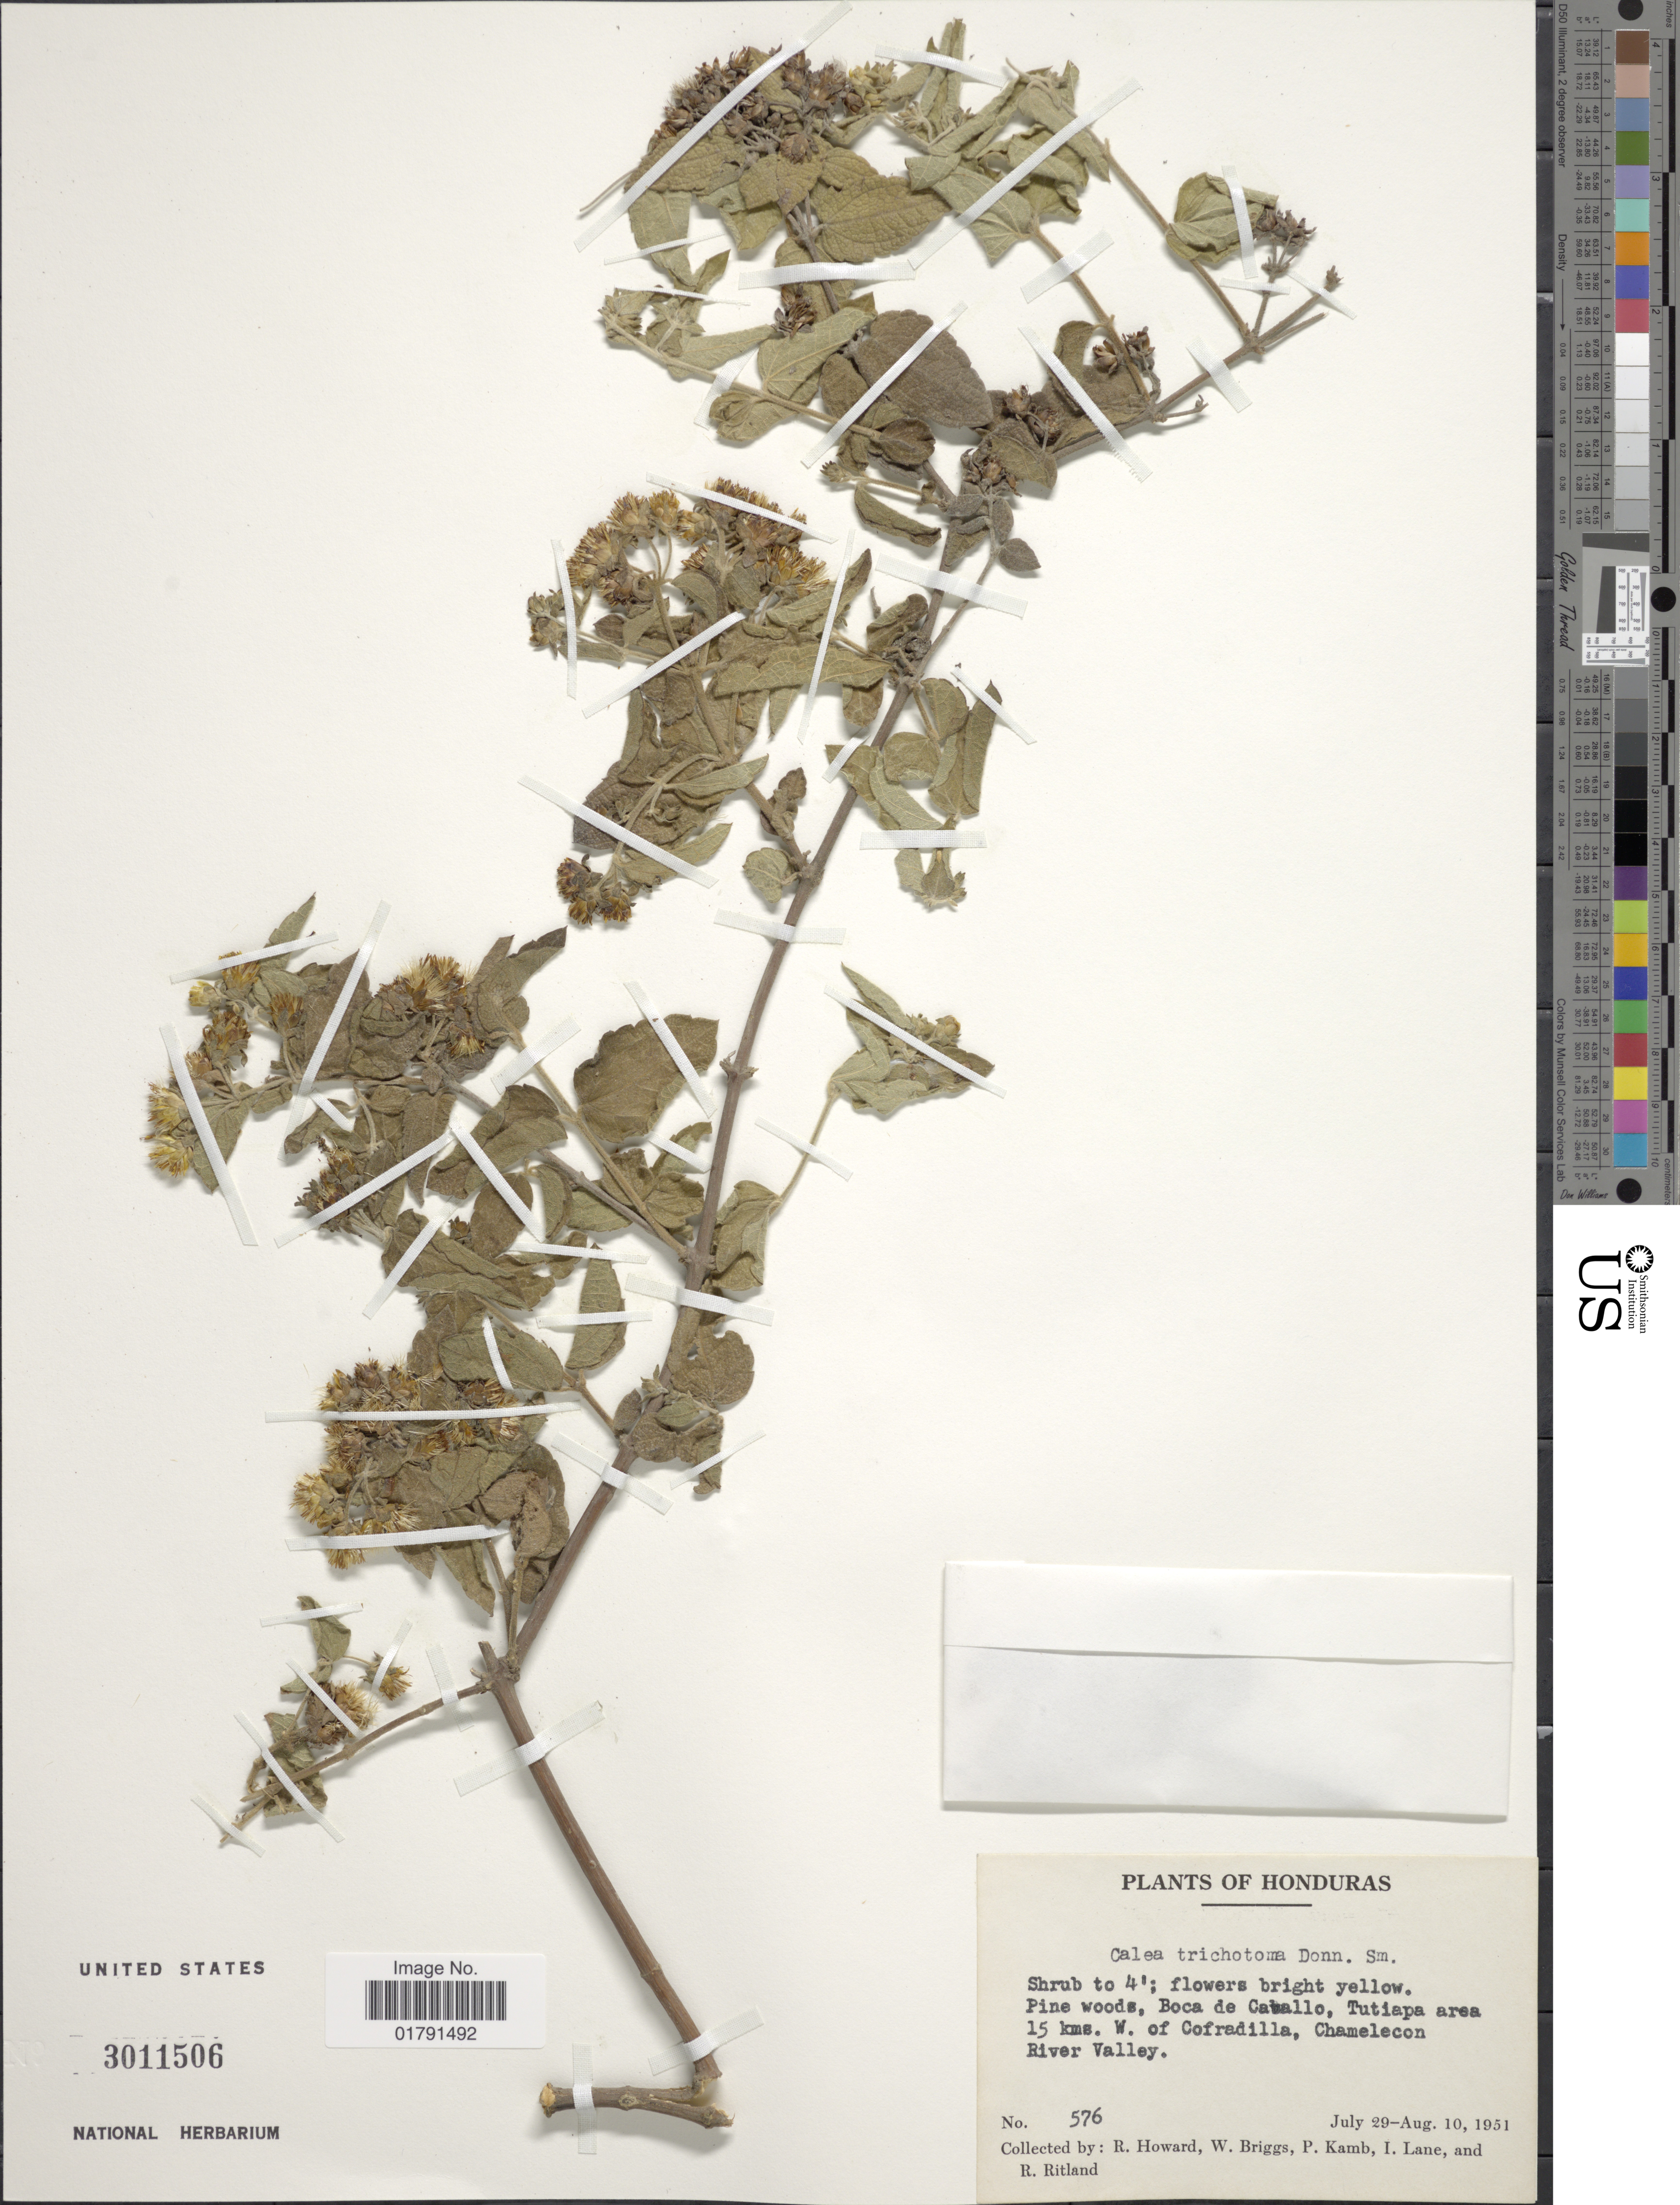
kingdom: Plantae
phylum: Tracheophyta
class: Magnoliopsida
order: Asterales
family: Asteraceae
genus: Calea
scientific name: Calea trichotoma var. trichotoma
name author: Donn. Sm.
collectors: R. Howard, W. Briggs, P. Kamb, I. Lane & R. Ritland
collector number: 576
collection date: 1951-07-29/1951-08-10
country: Honduras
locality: Boca de Caballo, Tutiapa area 15 kms W of Cofradilla, Chamelecon River Valley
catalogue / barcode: US 3011506